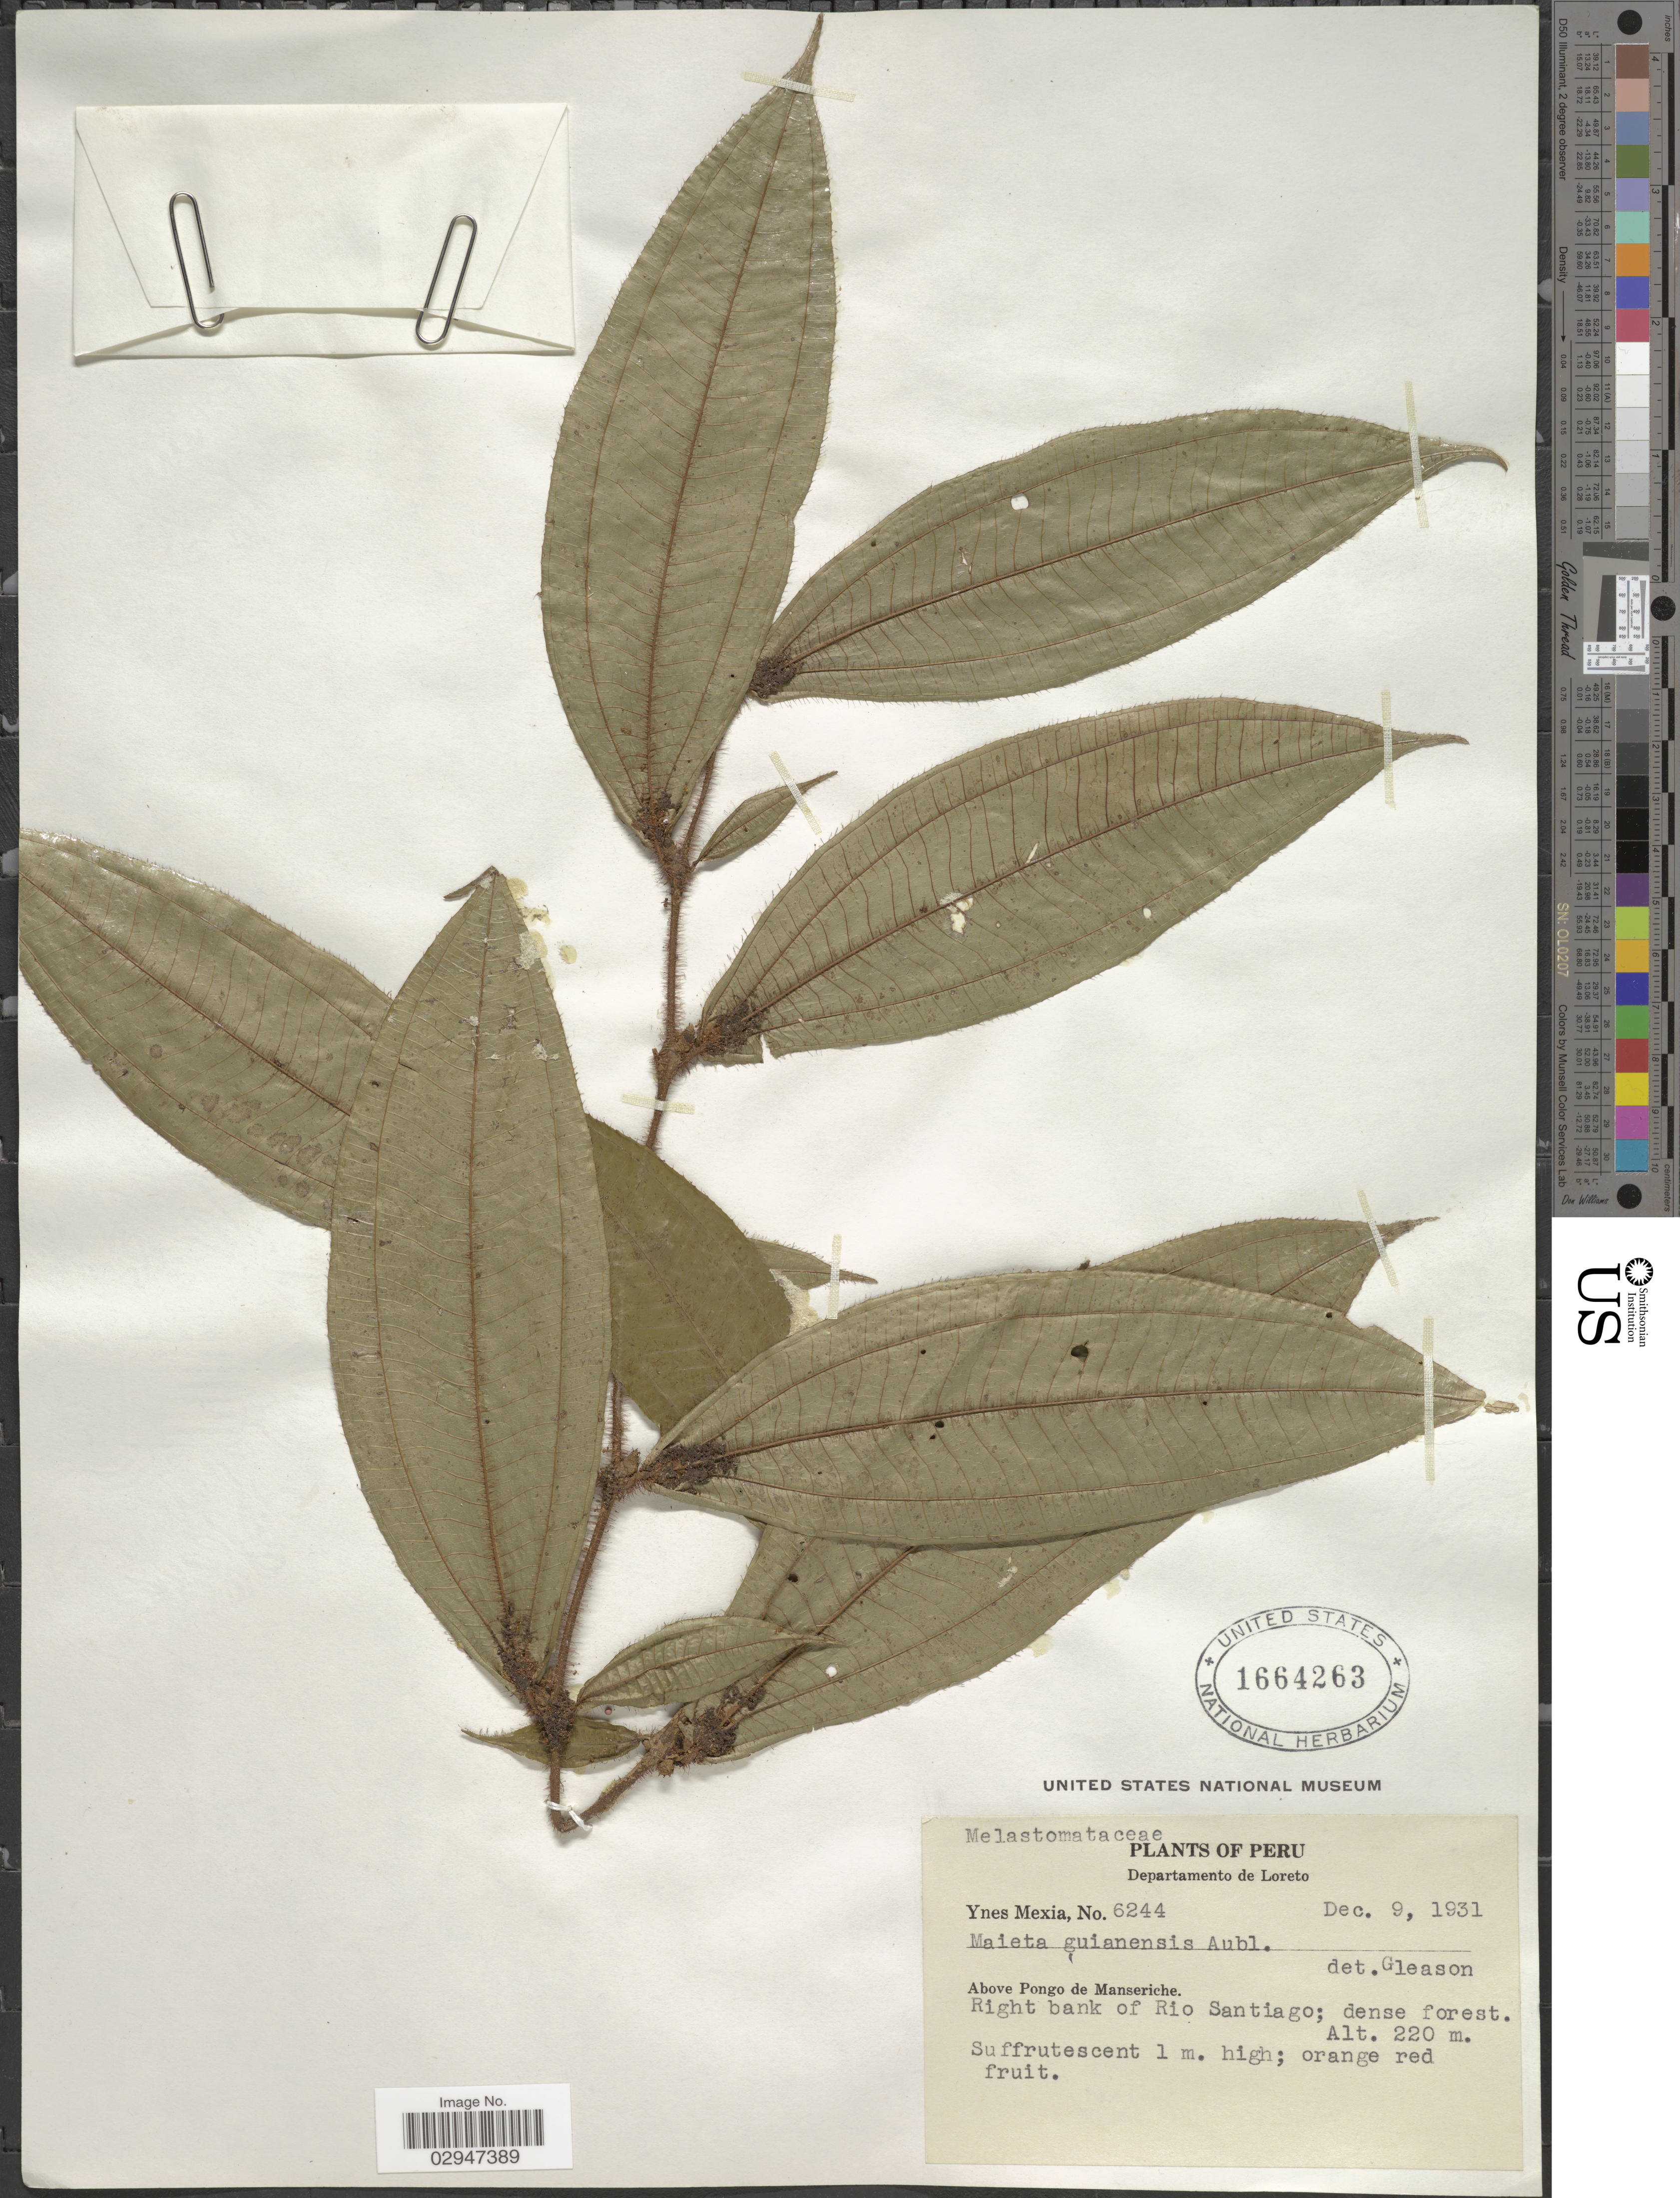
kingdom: Plantae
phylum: Tracheophyta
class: Magnoliopsida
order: Myrtales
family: Melastomataceae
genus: Maieta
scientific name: Maieta guianensis var. guianensis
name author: Aubl.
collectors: Y. Mexia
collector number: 6244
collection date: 1931-12-09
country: Peru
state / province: Loreto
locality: Departamento de Loreto. Above Pongo de Manseriche. Right bank of Rio Santiago.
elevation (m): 220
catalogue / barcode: US 1664263